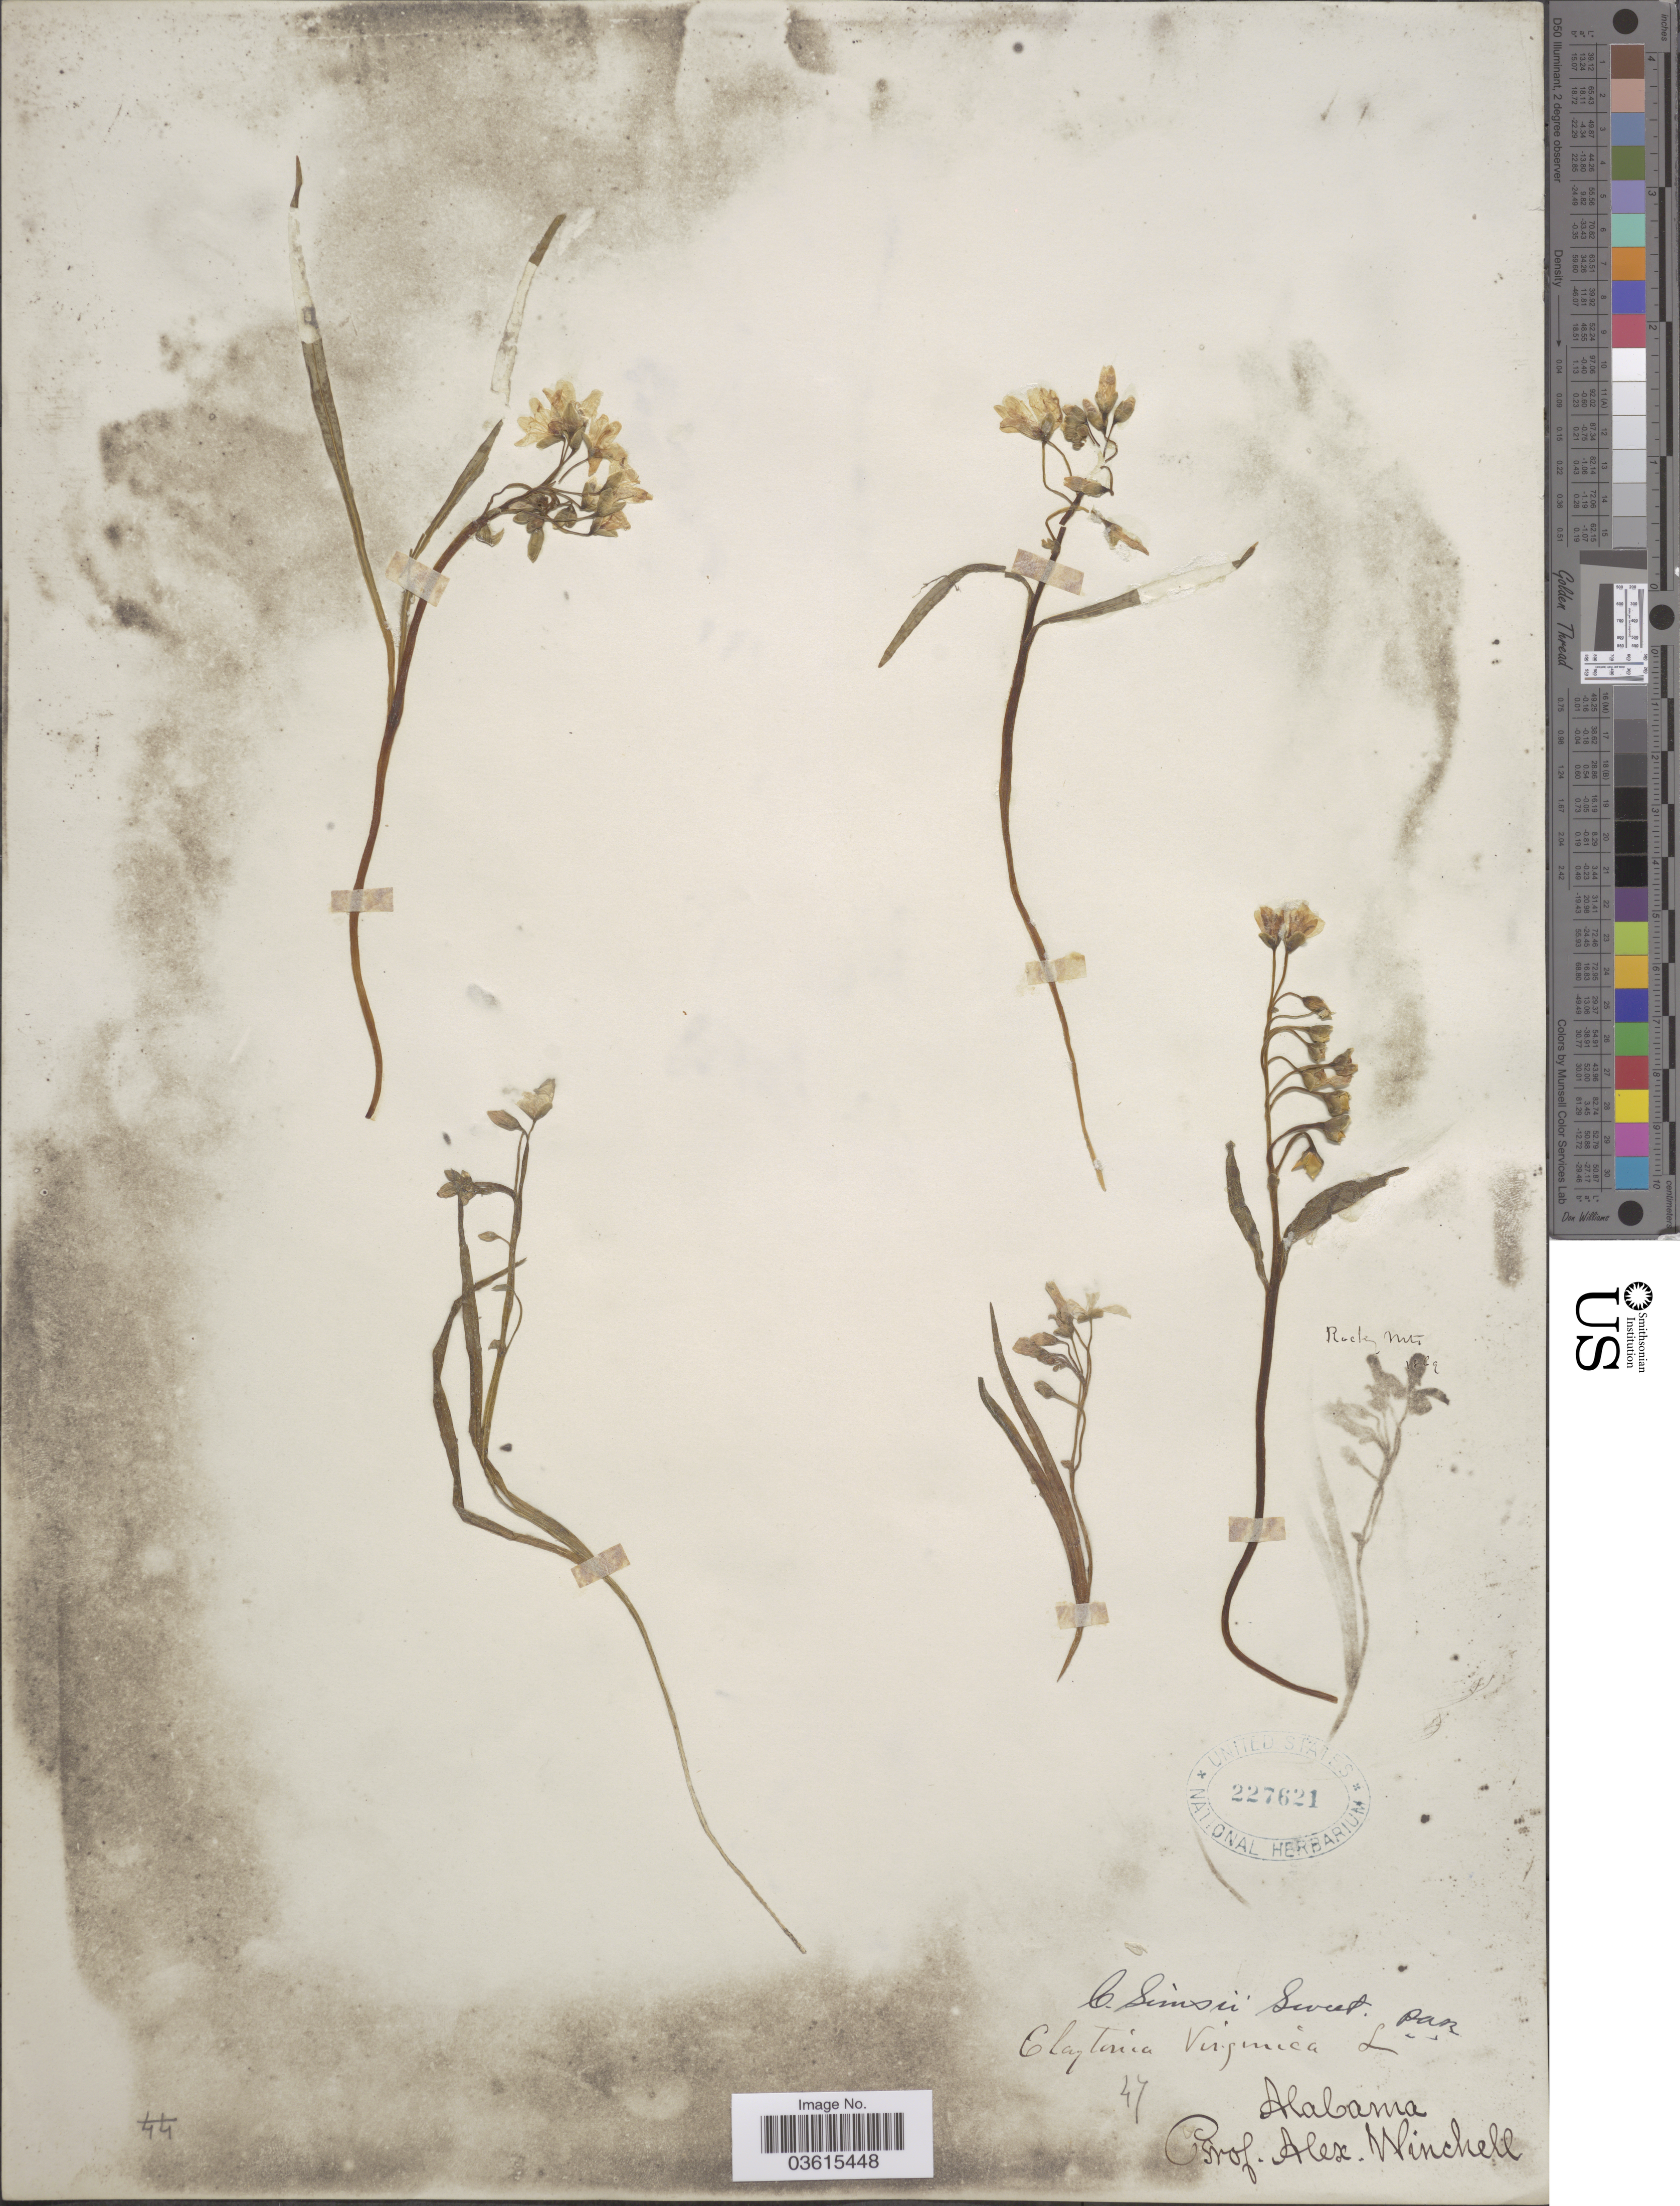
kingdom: Plantae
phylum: Tracheophyta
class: Magnoliopsida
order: Caryophyllales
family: Montiaceae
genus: Claytonia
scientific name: Claytonia virginica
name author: L.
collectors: A. Winchell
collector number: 47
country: United States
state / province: Alabama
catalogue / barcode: US 227621